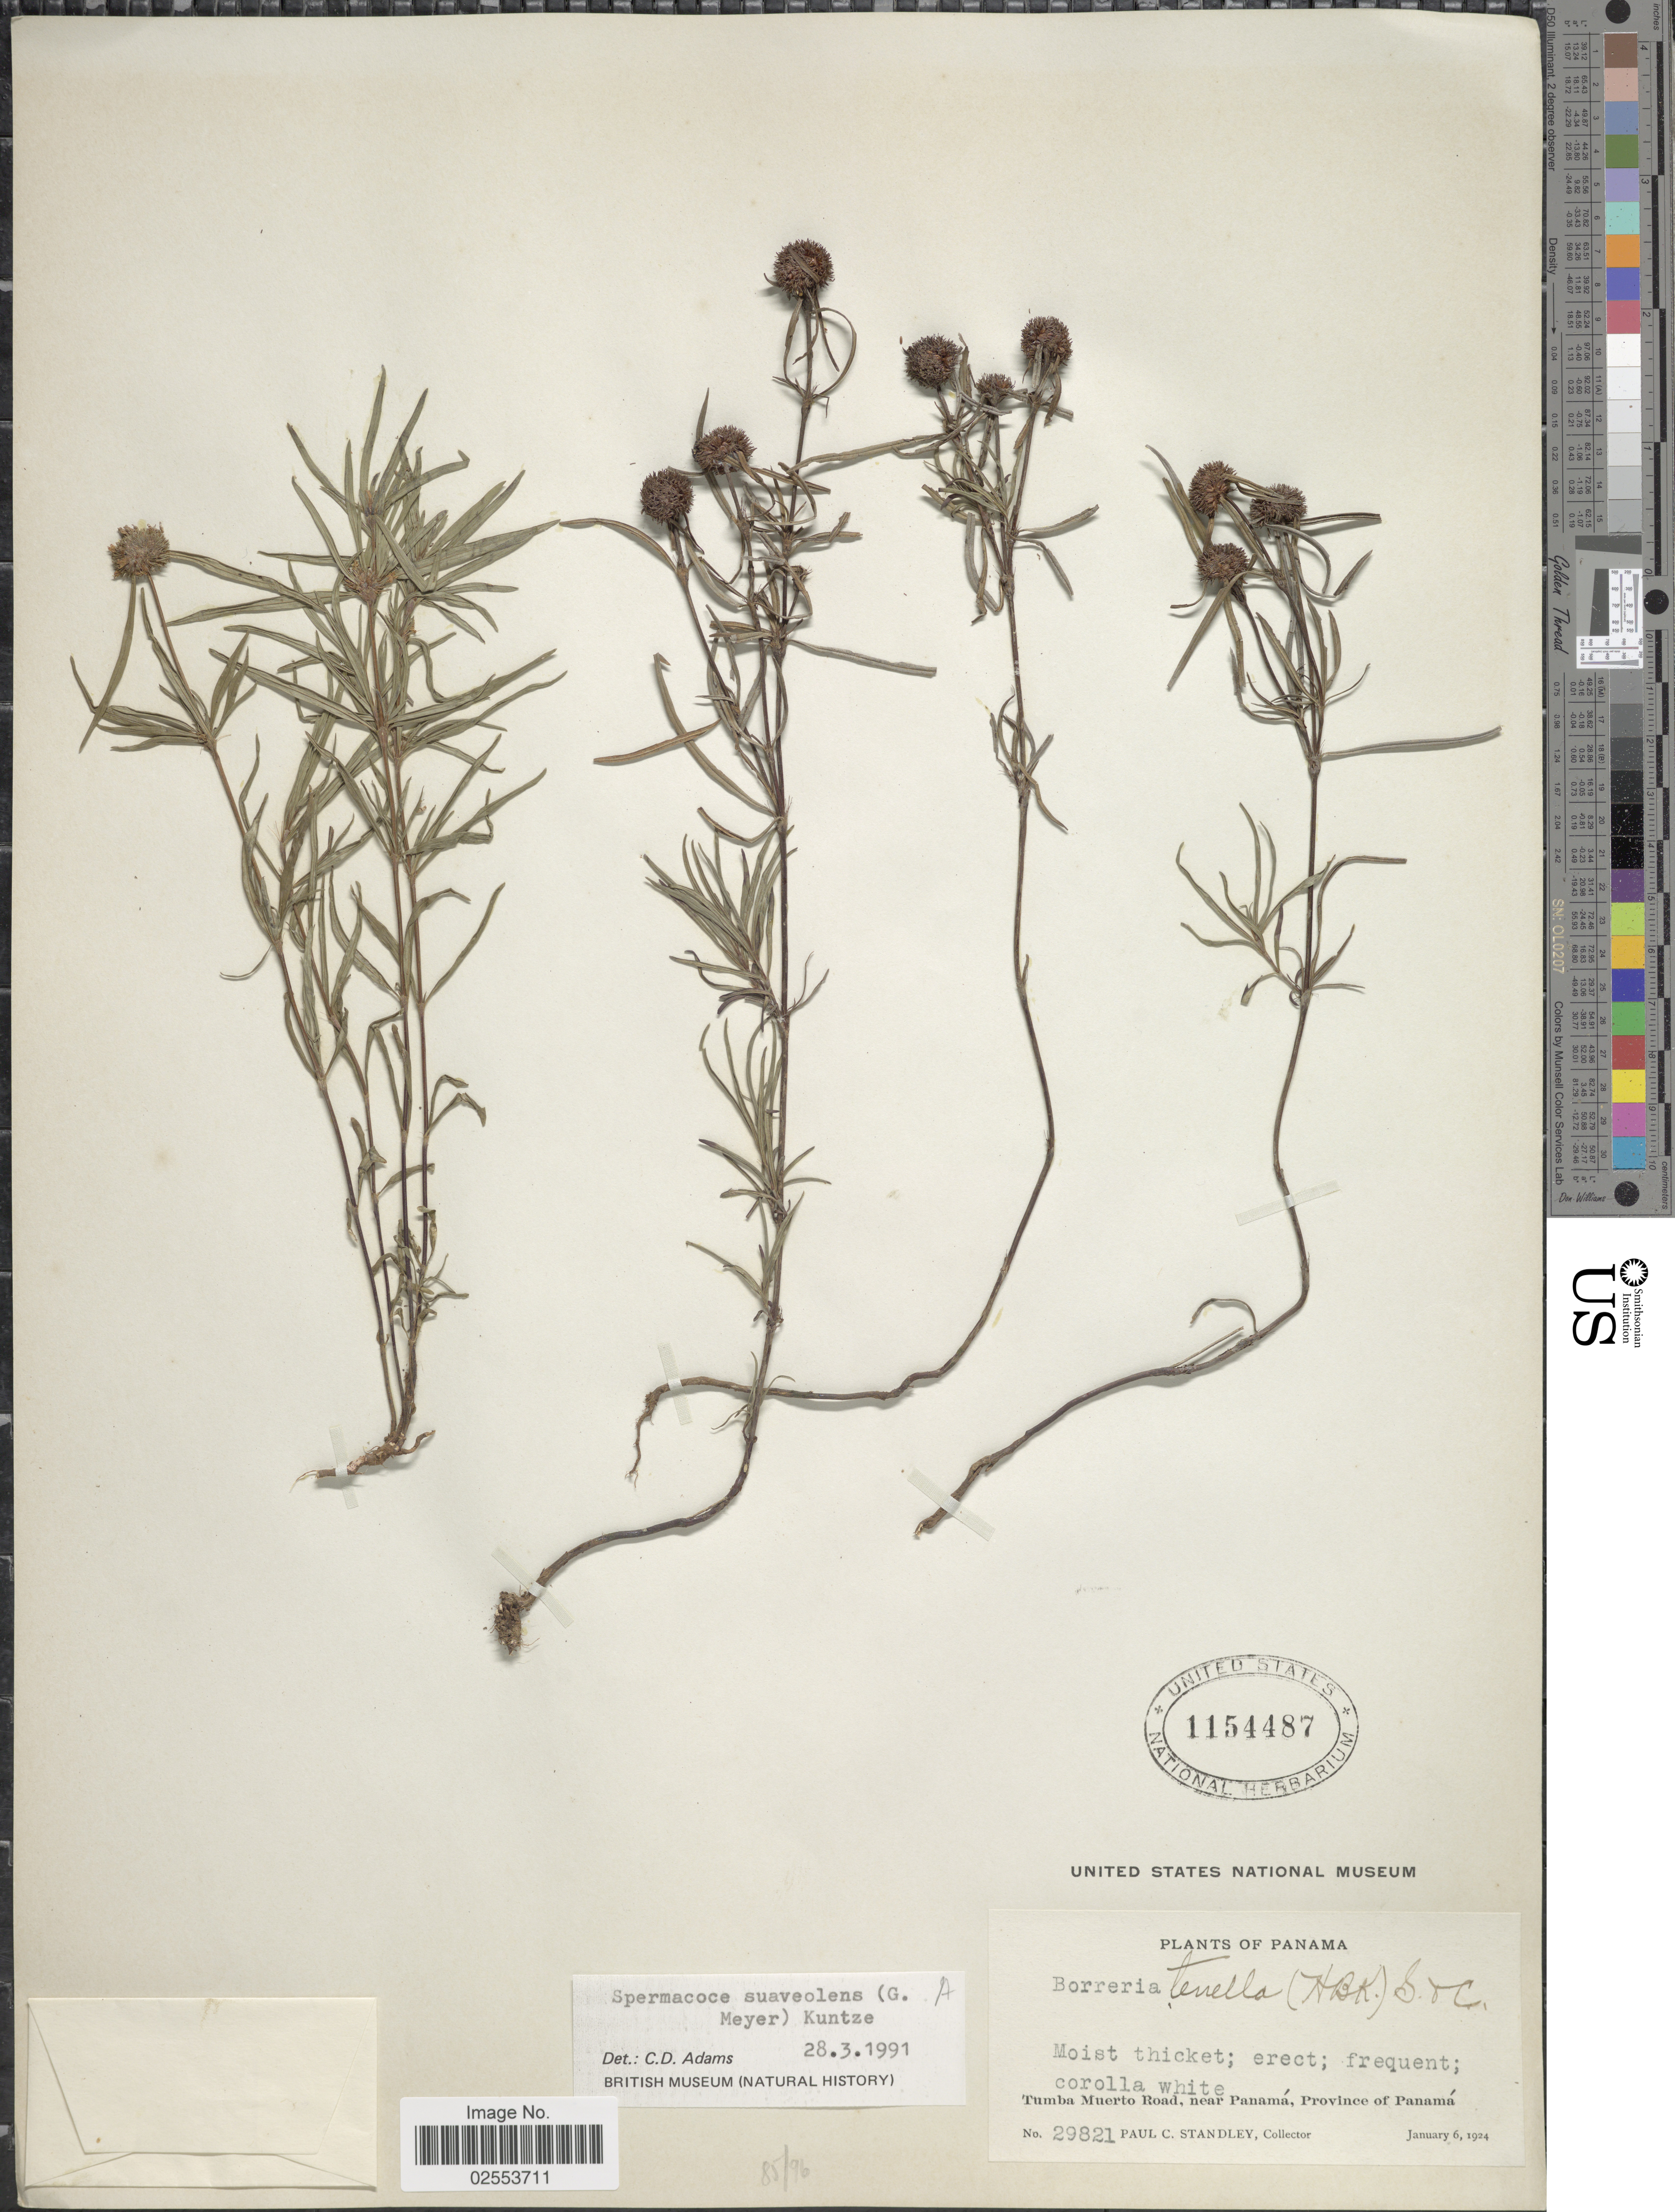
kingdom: Plantae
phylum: Tracheophyta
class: Magnoliopsida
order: Gentianales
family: Rubiaceae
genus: Spermacoce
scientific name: Spermacoce suaveolens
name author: (G. Mey.) Kuntze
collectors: P. C. Standley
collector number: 29821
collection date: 1924-01-06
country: Panama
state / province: Panamá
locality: Moist thicket, Tumba Muerto Road, near Panama.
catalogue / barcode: US 1154487